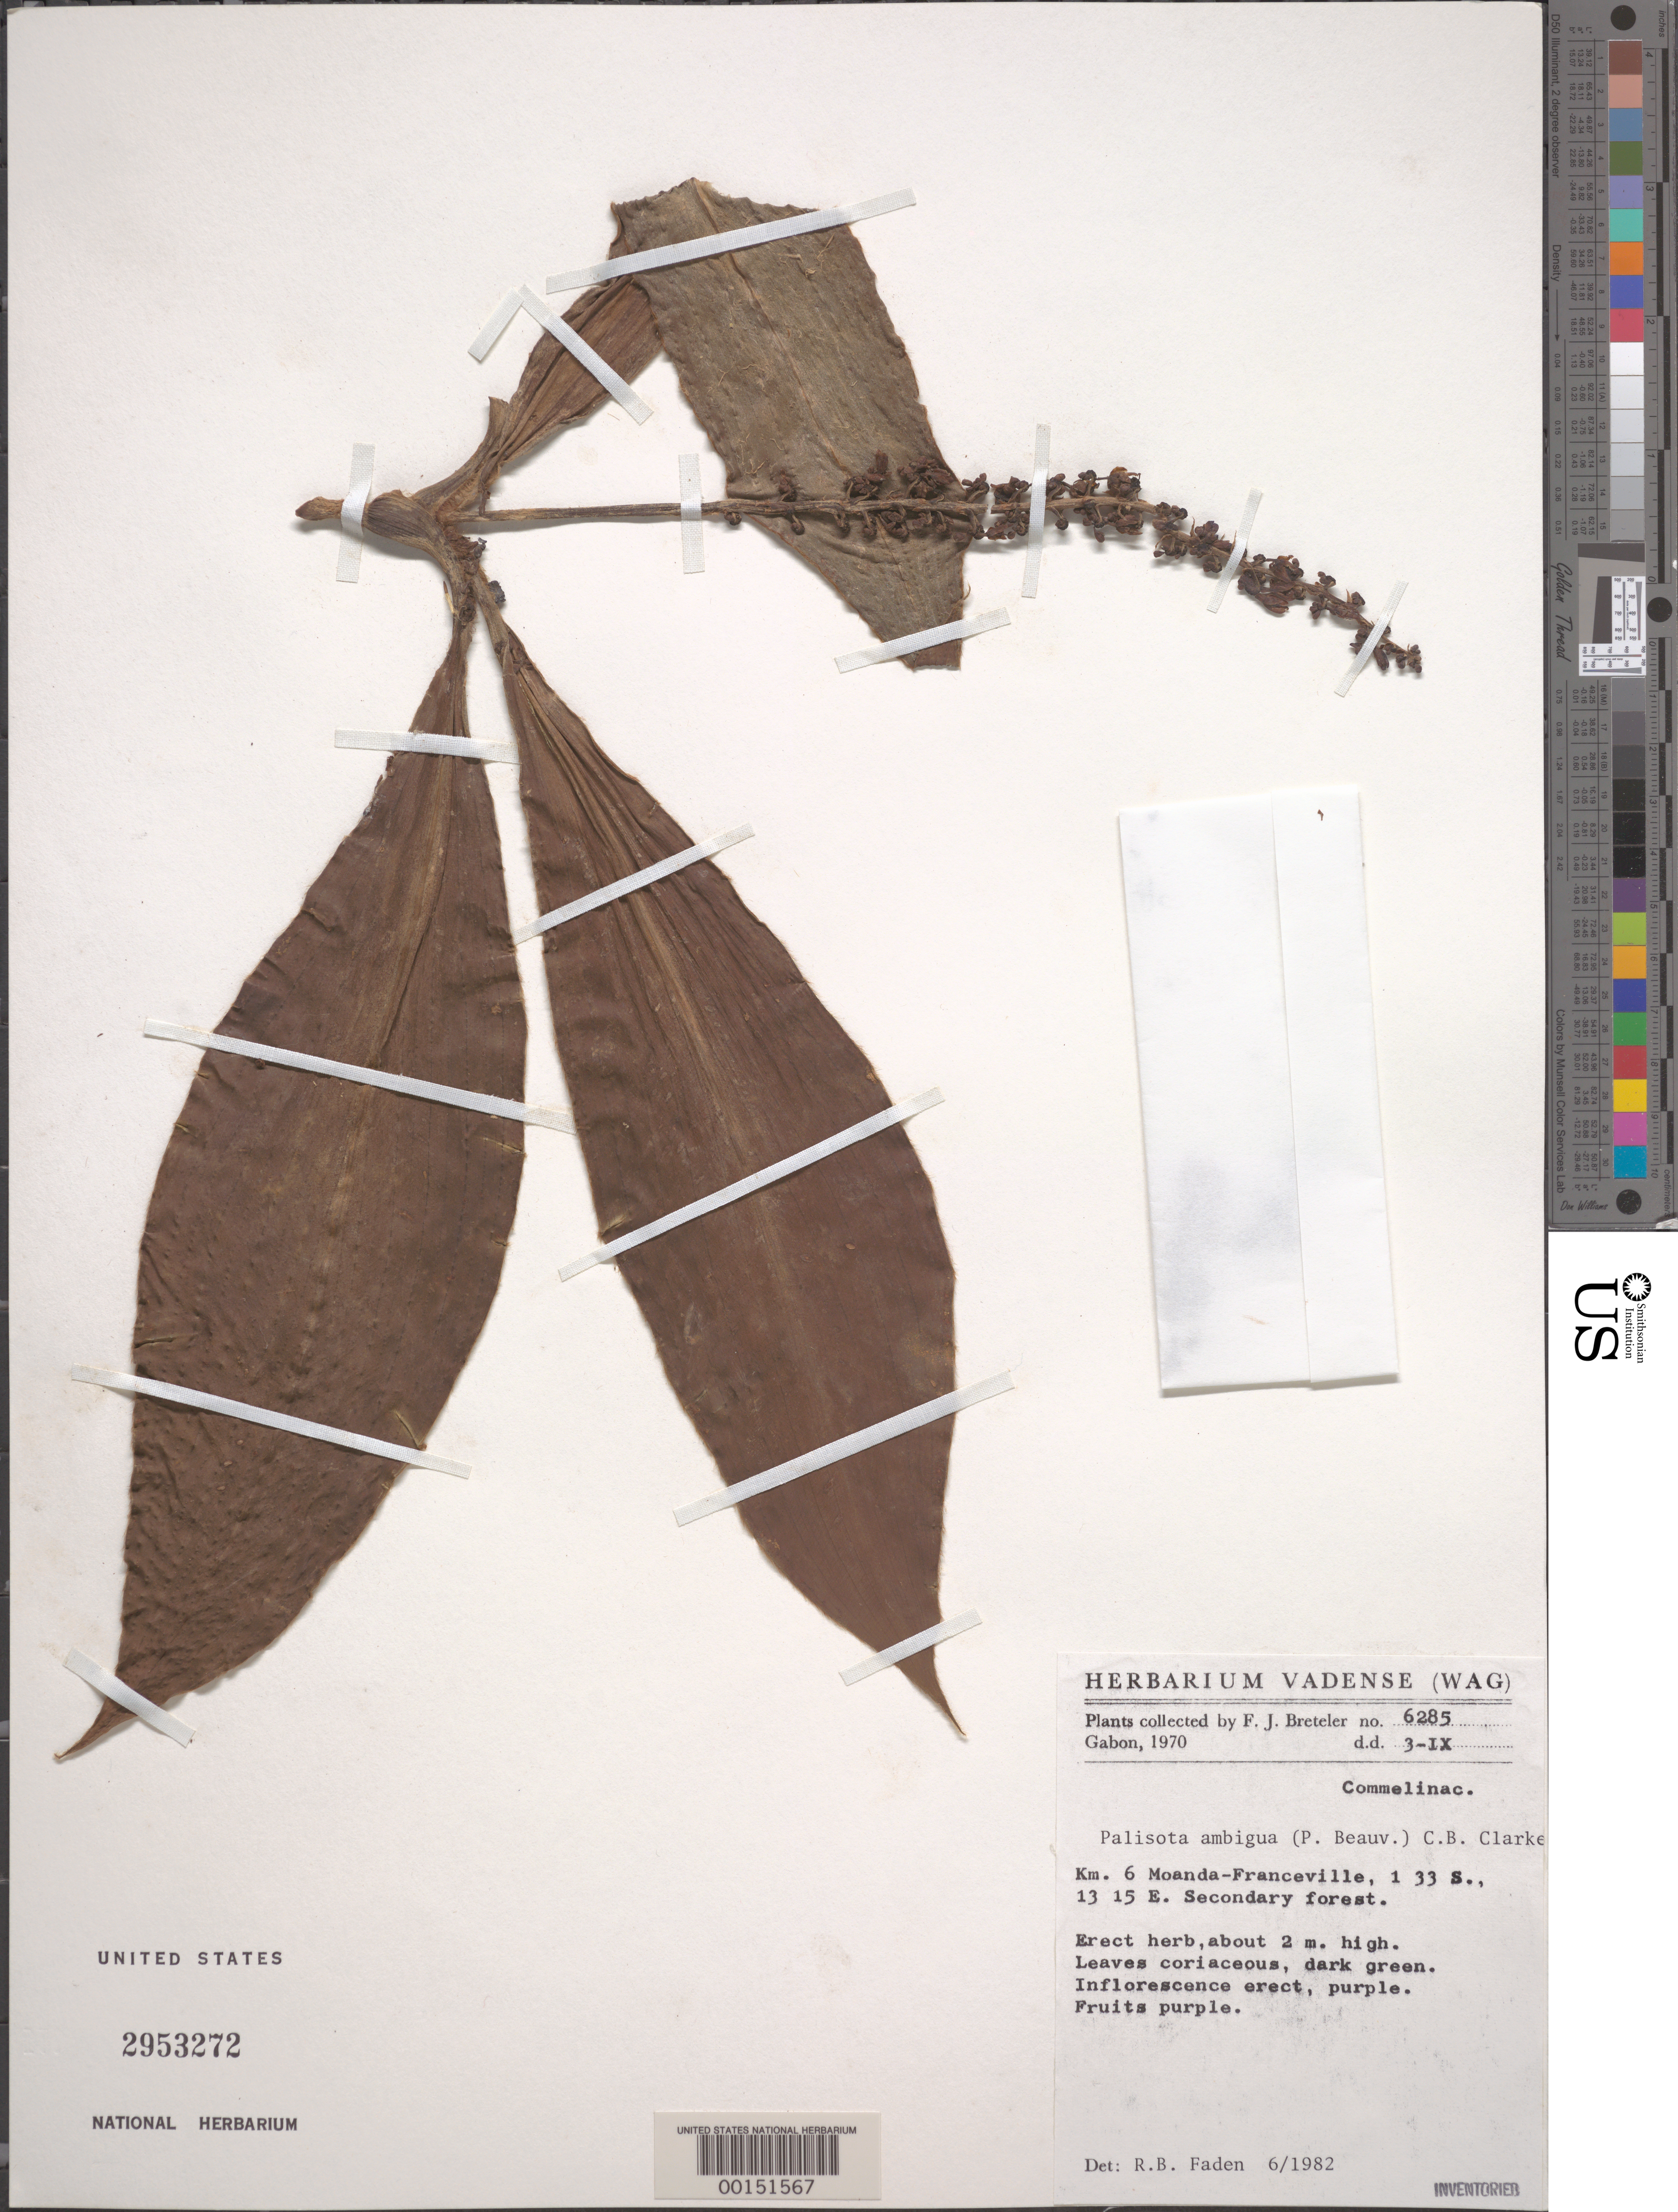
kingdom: Plantae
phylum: Tracheophyta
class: Liliopsida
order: Commelinales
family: Commelinaceae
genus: Palisota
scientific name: Palisota ambigua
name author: (P. Beauv.) C.B. Clarke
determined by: Faden, Robert B., (US), Smithsonian Institution - National Museum of Natural History (UNITED STATES)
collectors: F. J. Breteler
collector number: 6285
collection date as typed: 03 Sep 1970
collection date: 1970-09-03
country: Gabon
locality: Km. 6 Moanda-Franceville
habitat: Secondary forest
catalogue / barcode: US 2953272